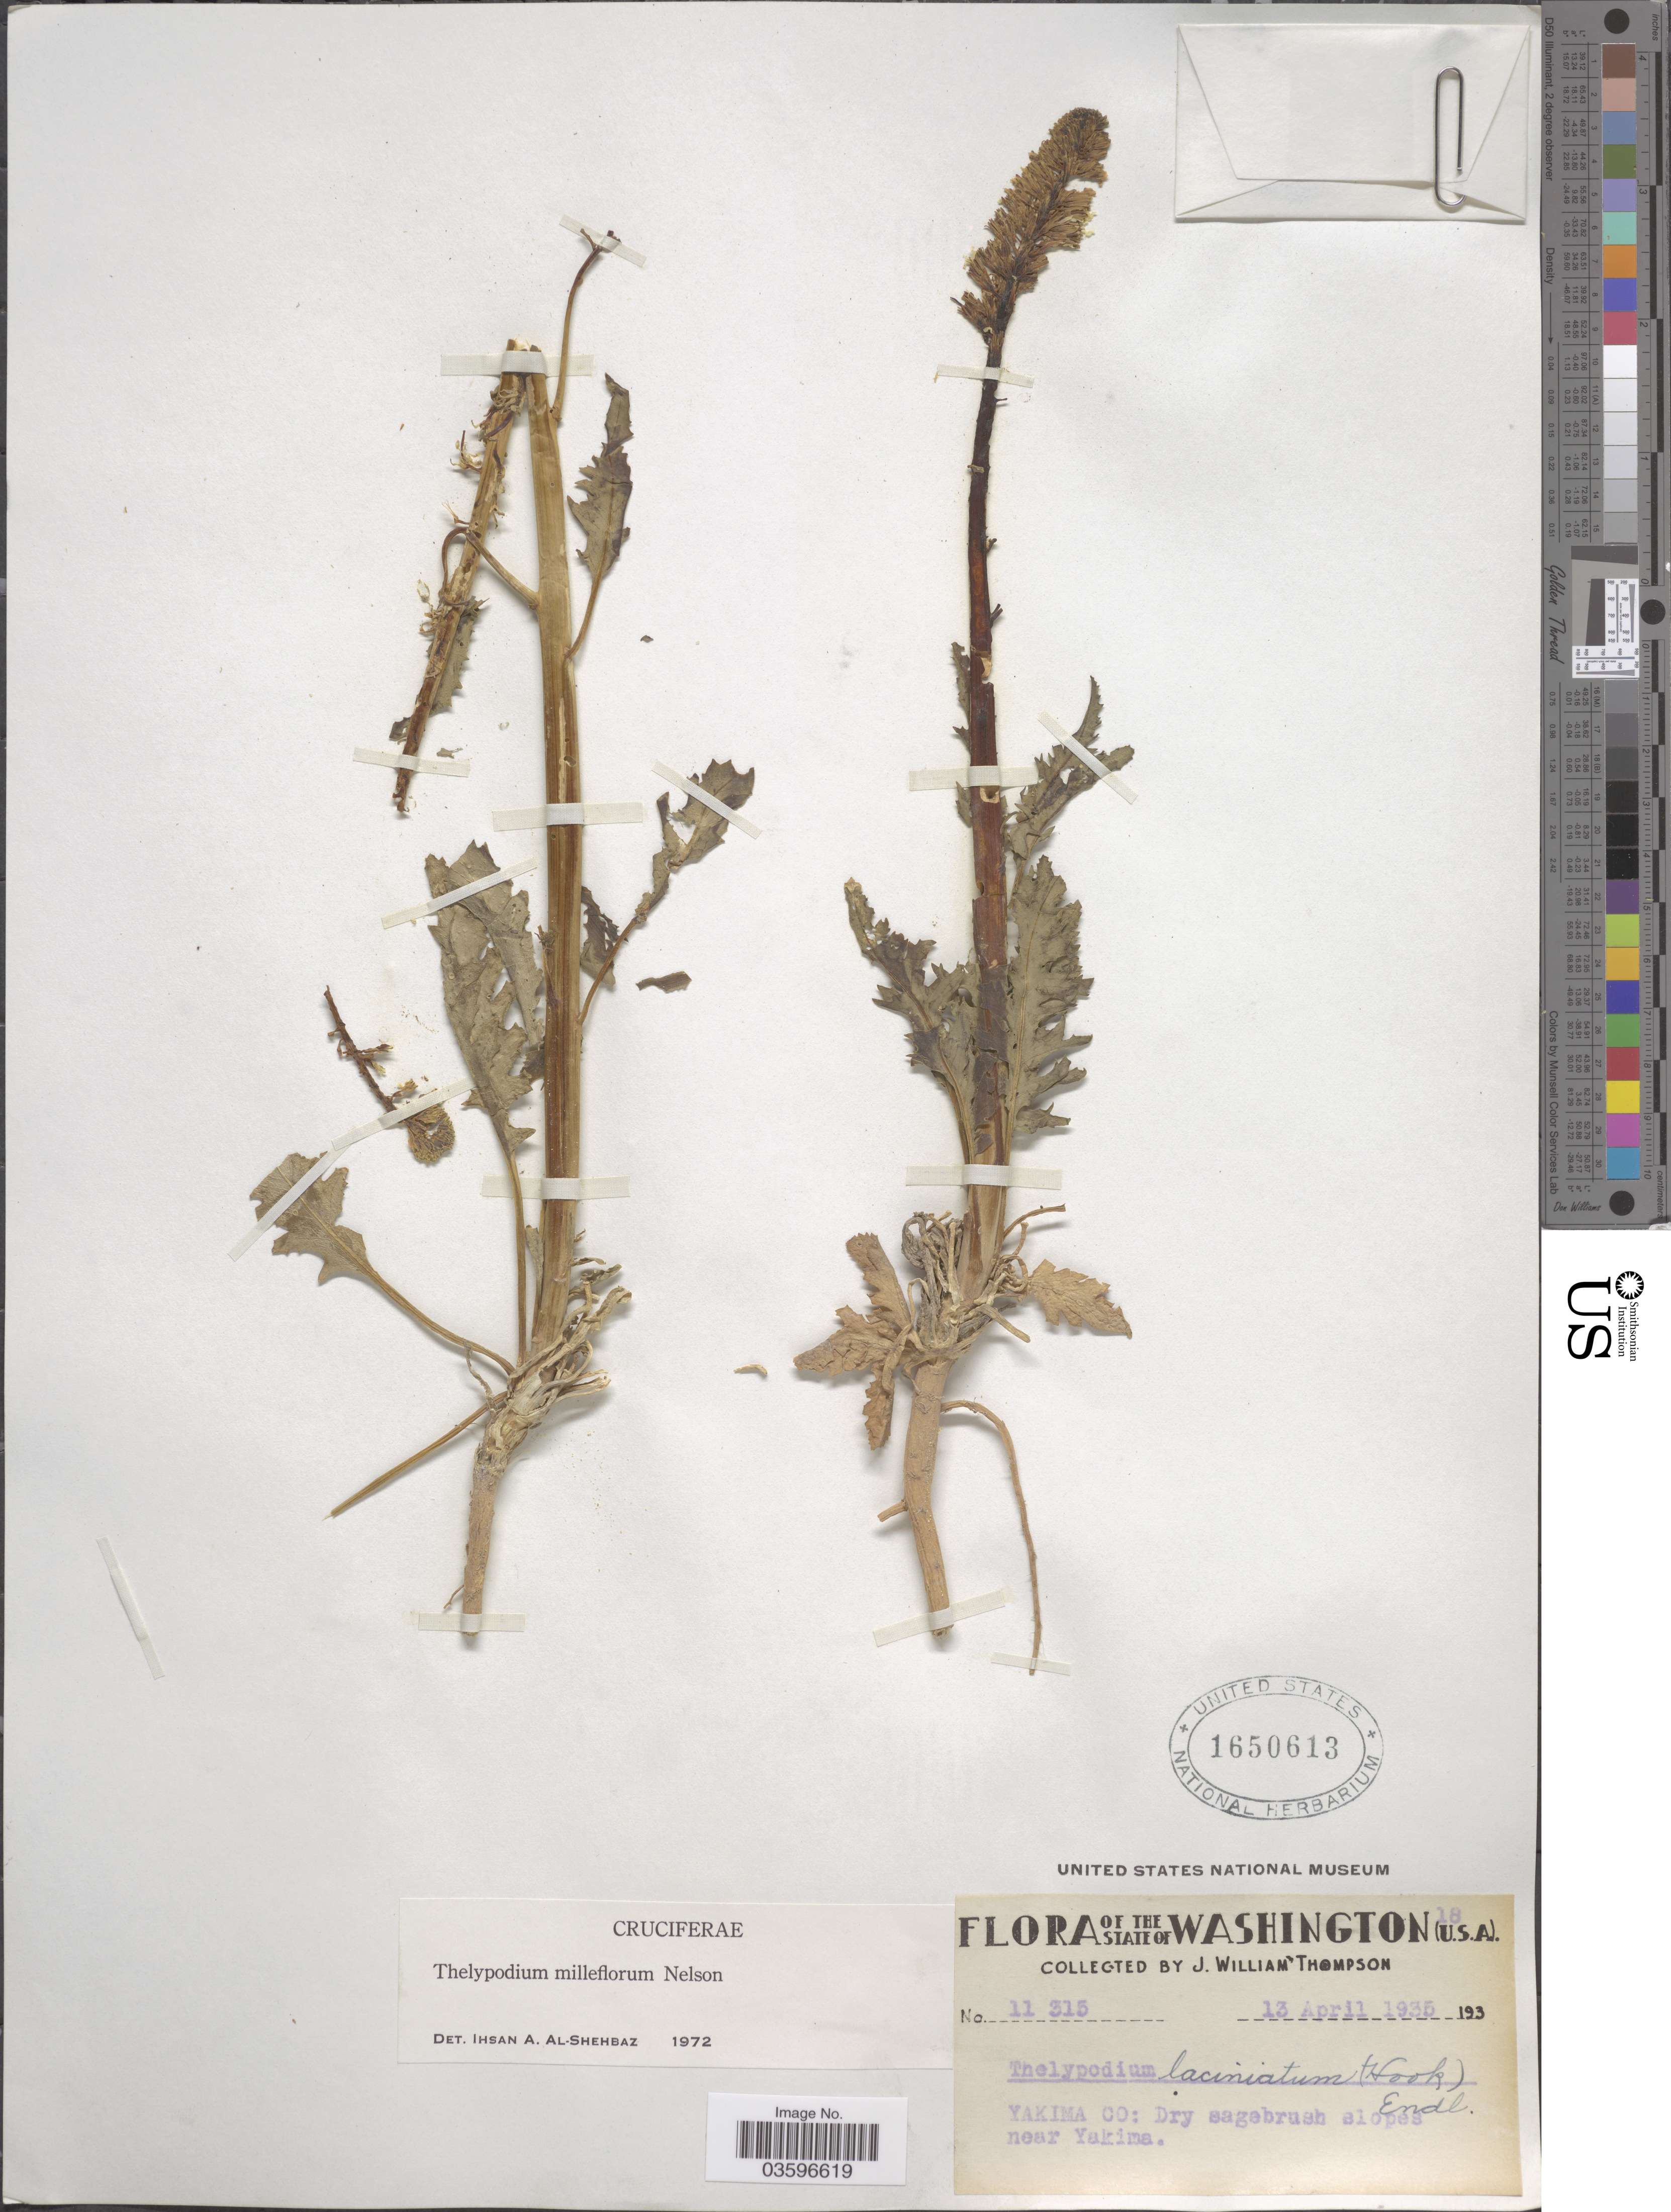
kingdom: Plantae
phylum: Tracheophyta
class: Magnoliopsida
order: Brassicales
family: Brassicaceae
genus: Thelypodium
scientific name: Thelypodium milleflorum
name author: A. Nelson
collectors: J. W. Thompson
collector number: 11 315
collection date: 1935-04-13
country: United States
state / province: Washington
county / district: Yakima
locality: Yakima Co: Dry sagebrush slopes near Yakima.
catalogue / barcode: US 1650613